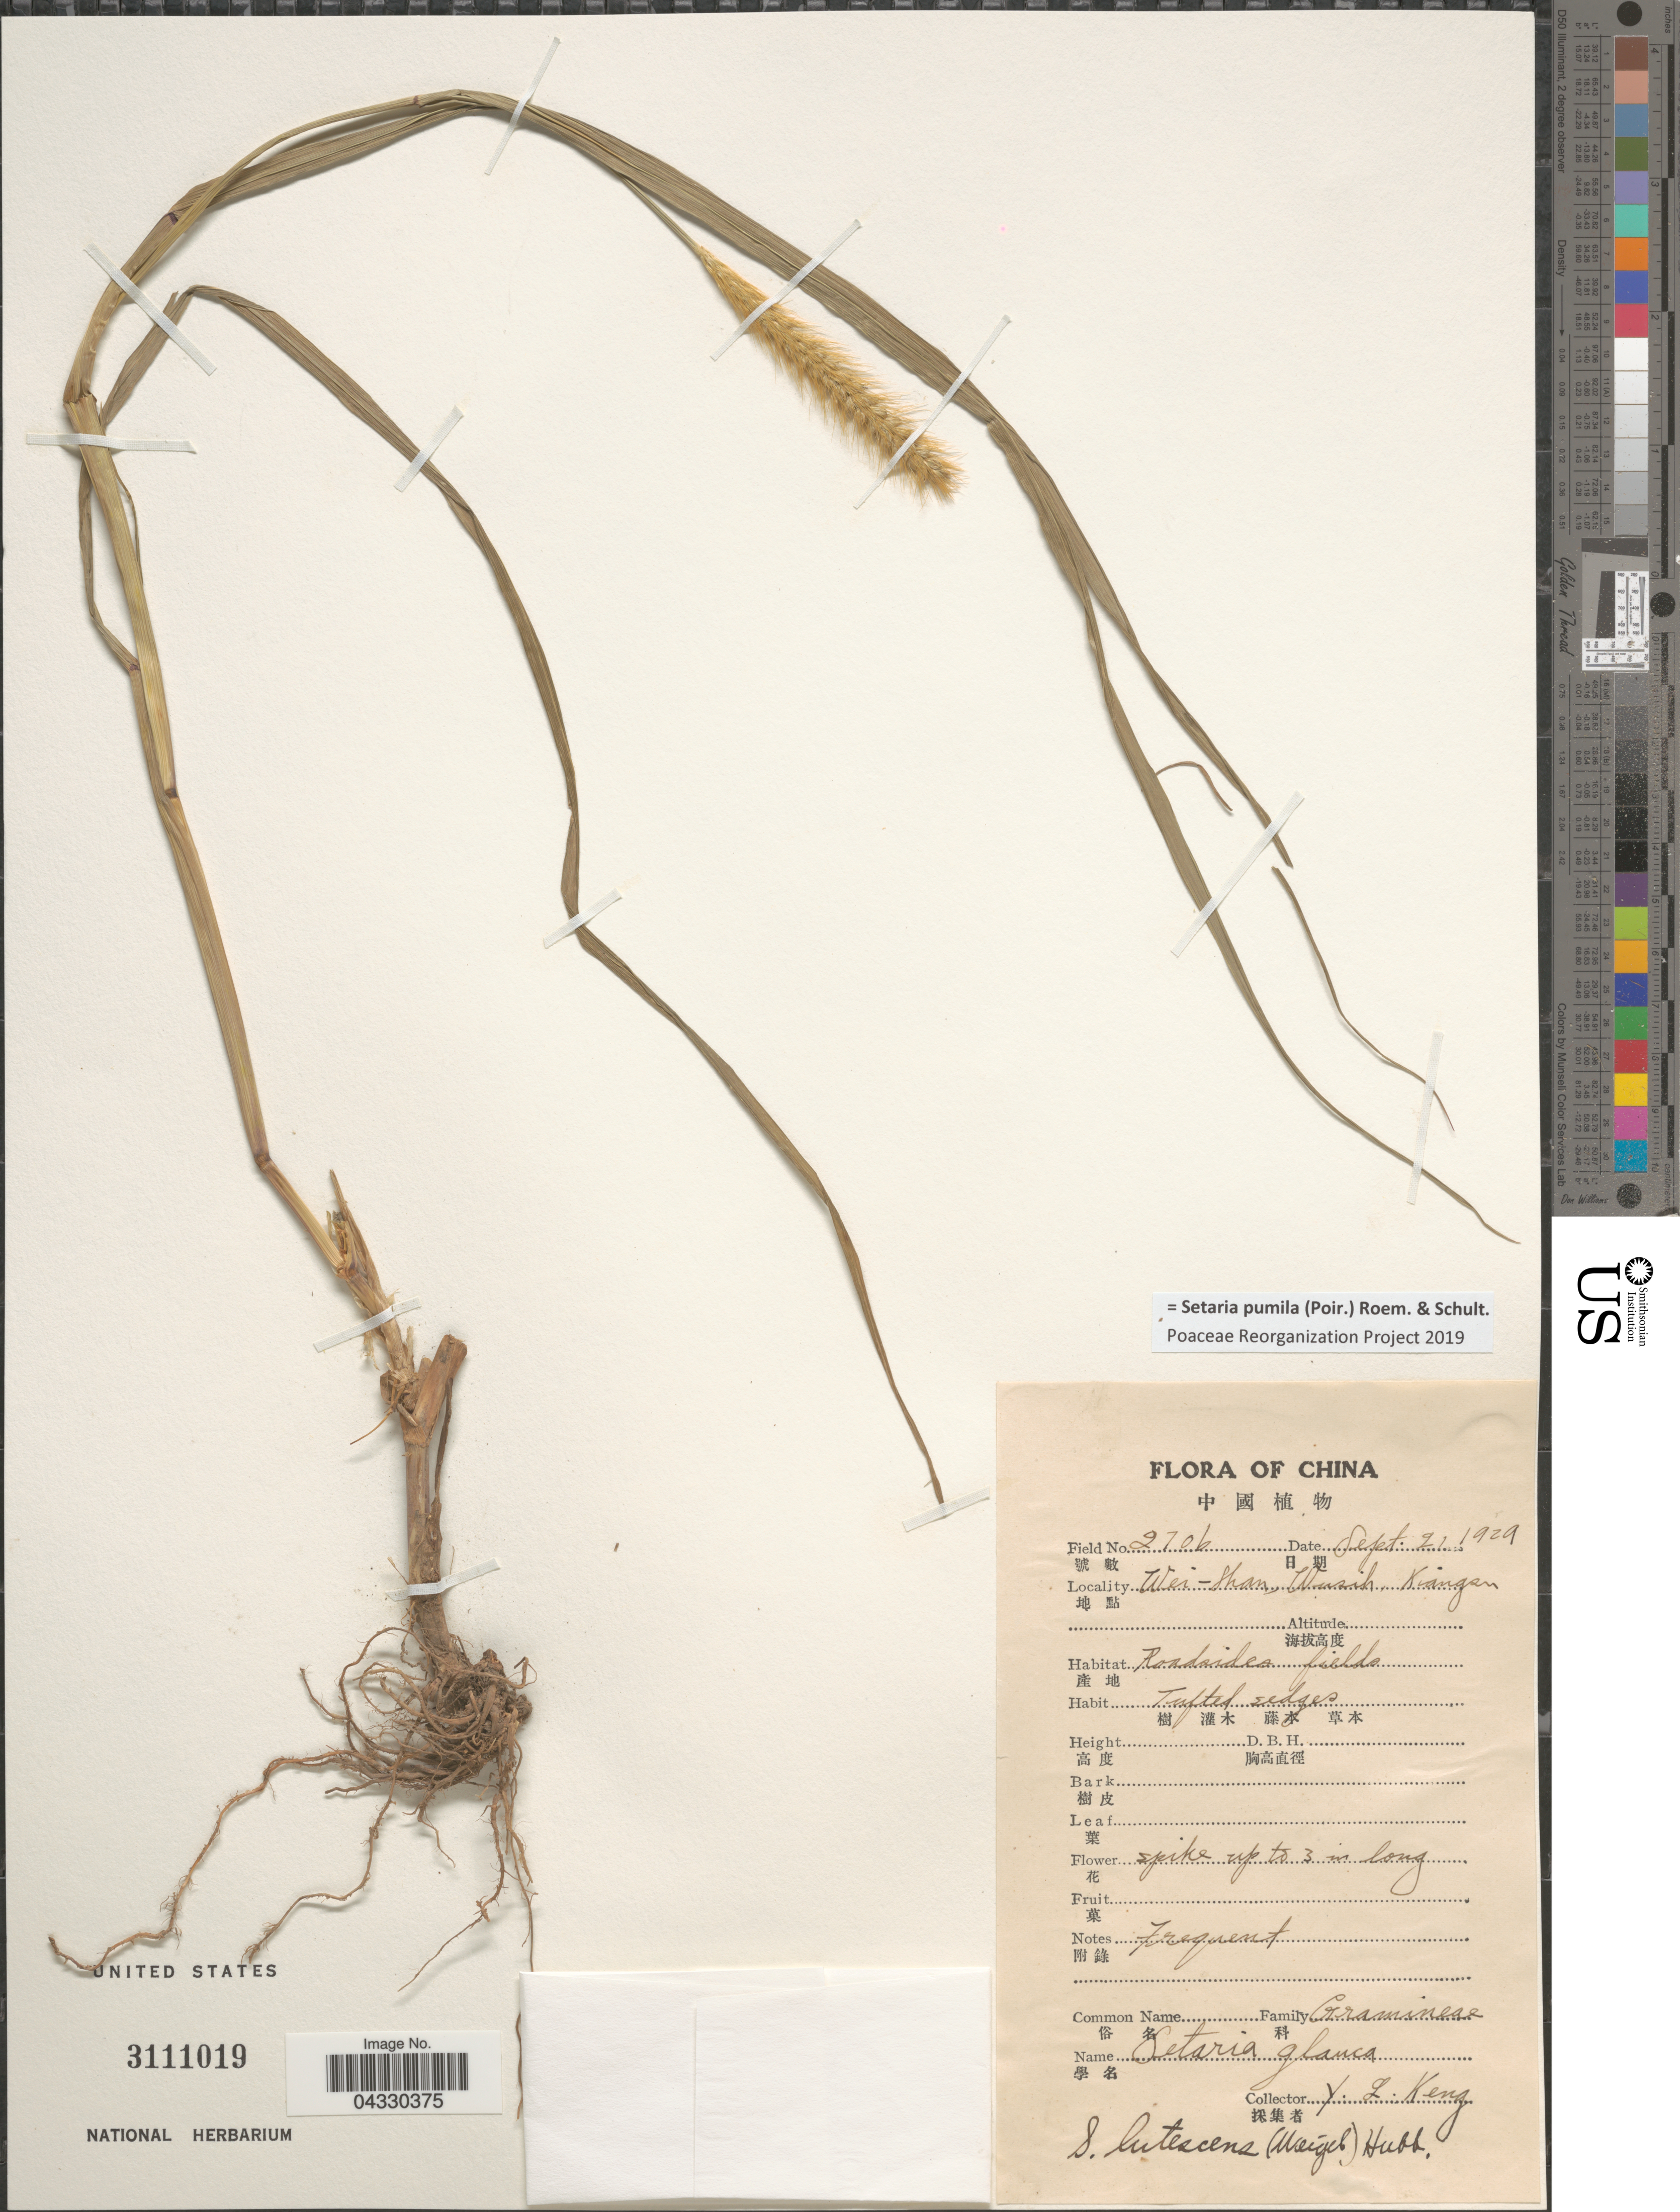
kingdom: Plantae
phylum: Tracheophyta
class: Liliopsida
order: Poales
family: Poaceae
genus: Setaria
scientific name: Setaria pumila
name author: (Poir.) Roem. & Schult.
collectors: Y. L. Keng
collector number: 2706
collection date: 1929-09-21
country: China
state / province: Jiangsu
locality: Wei-Shan, Wusih, Kiangsu. X. Roadside fields.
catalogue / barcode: US 3111019